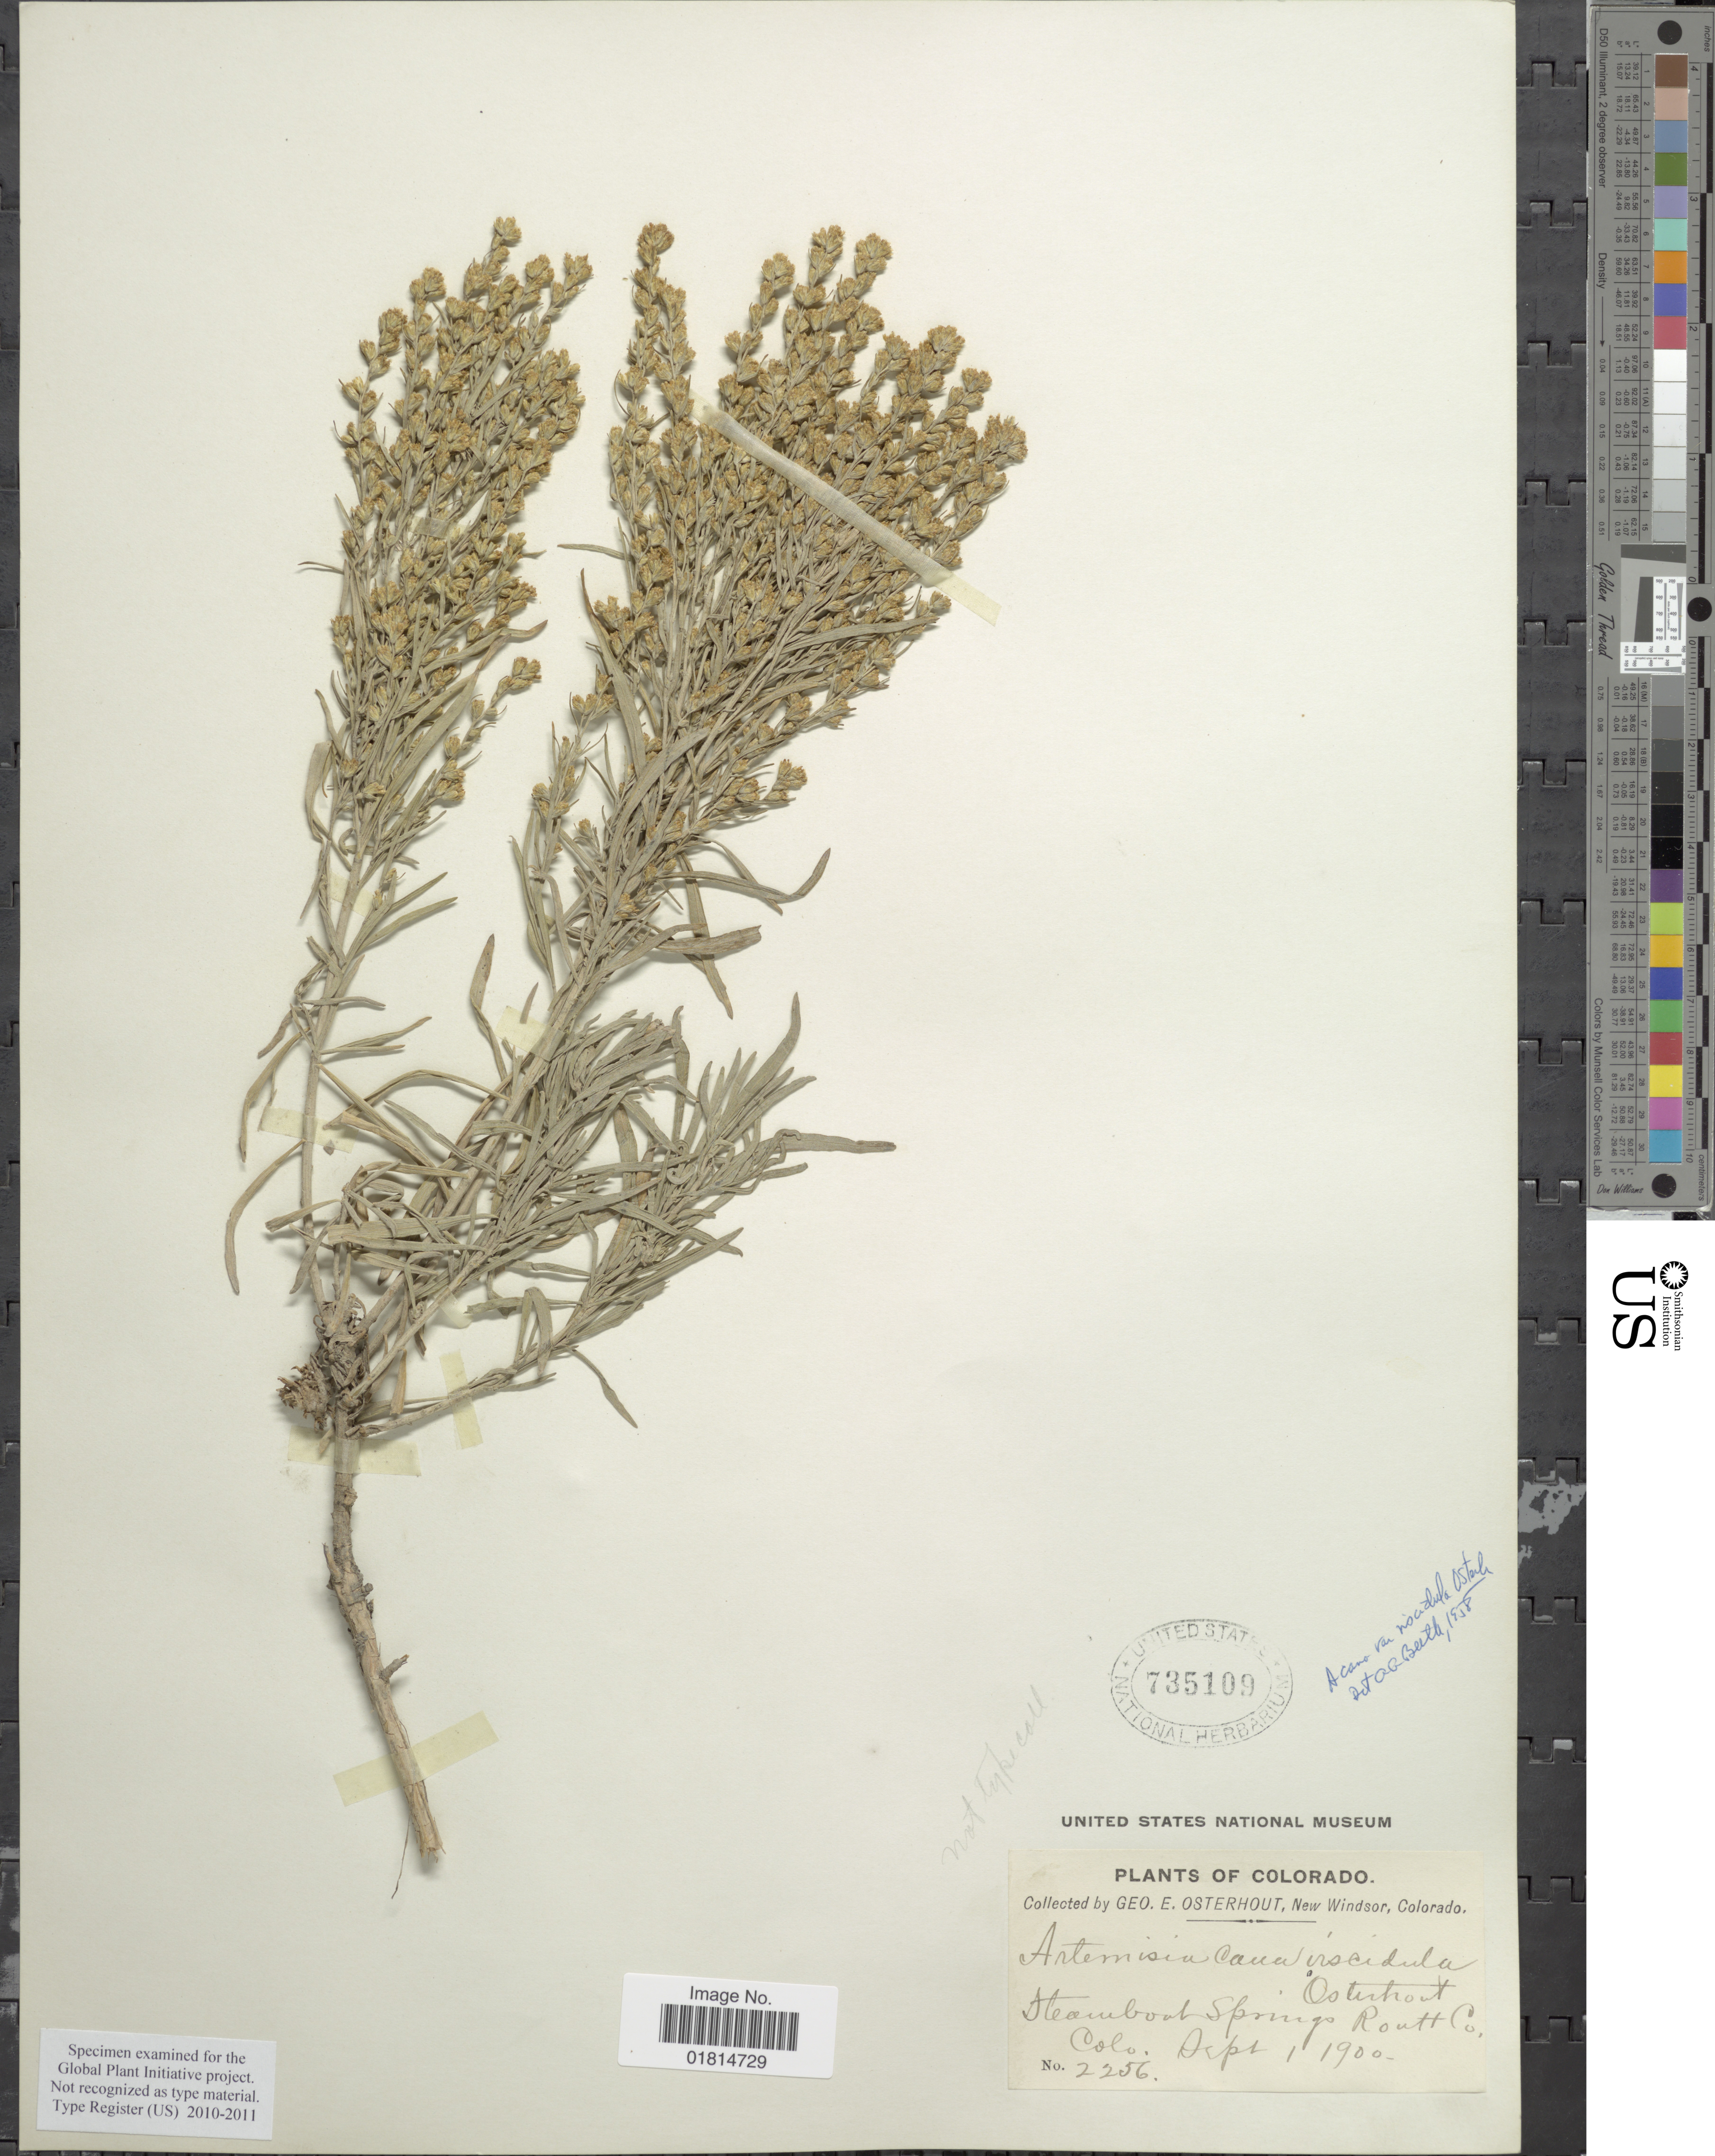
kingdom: Plantae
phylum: Tracheophyta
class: Magnoliopsida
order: Asterales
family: Asteraceae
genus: Artemisia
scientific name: Artemisia cana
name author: Pursh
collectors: G. Osterhout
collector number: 2256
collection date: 1900-09-01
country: United States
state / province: Colorado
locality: Steamboat Springs, Routt Co.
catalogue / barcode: US 735109